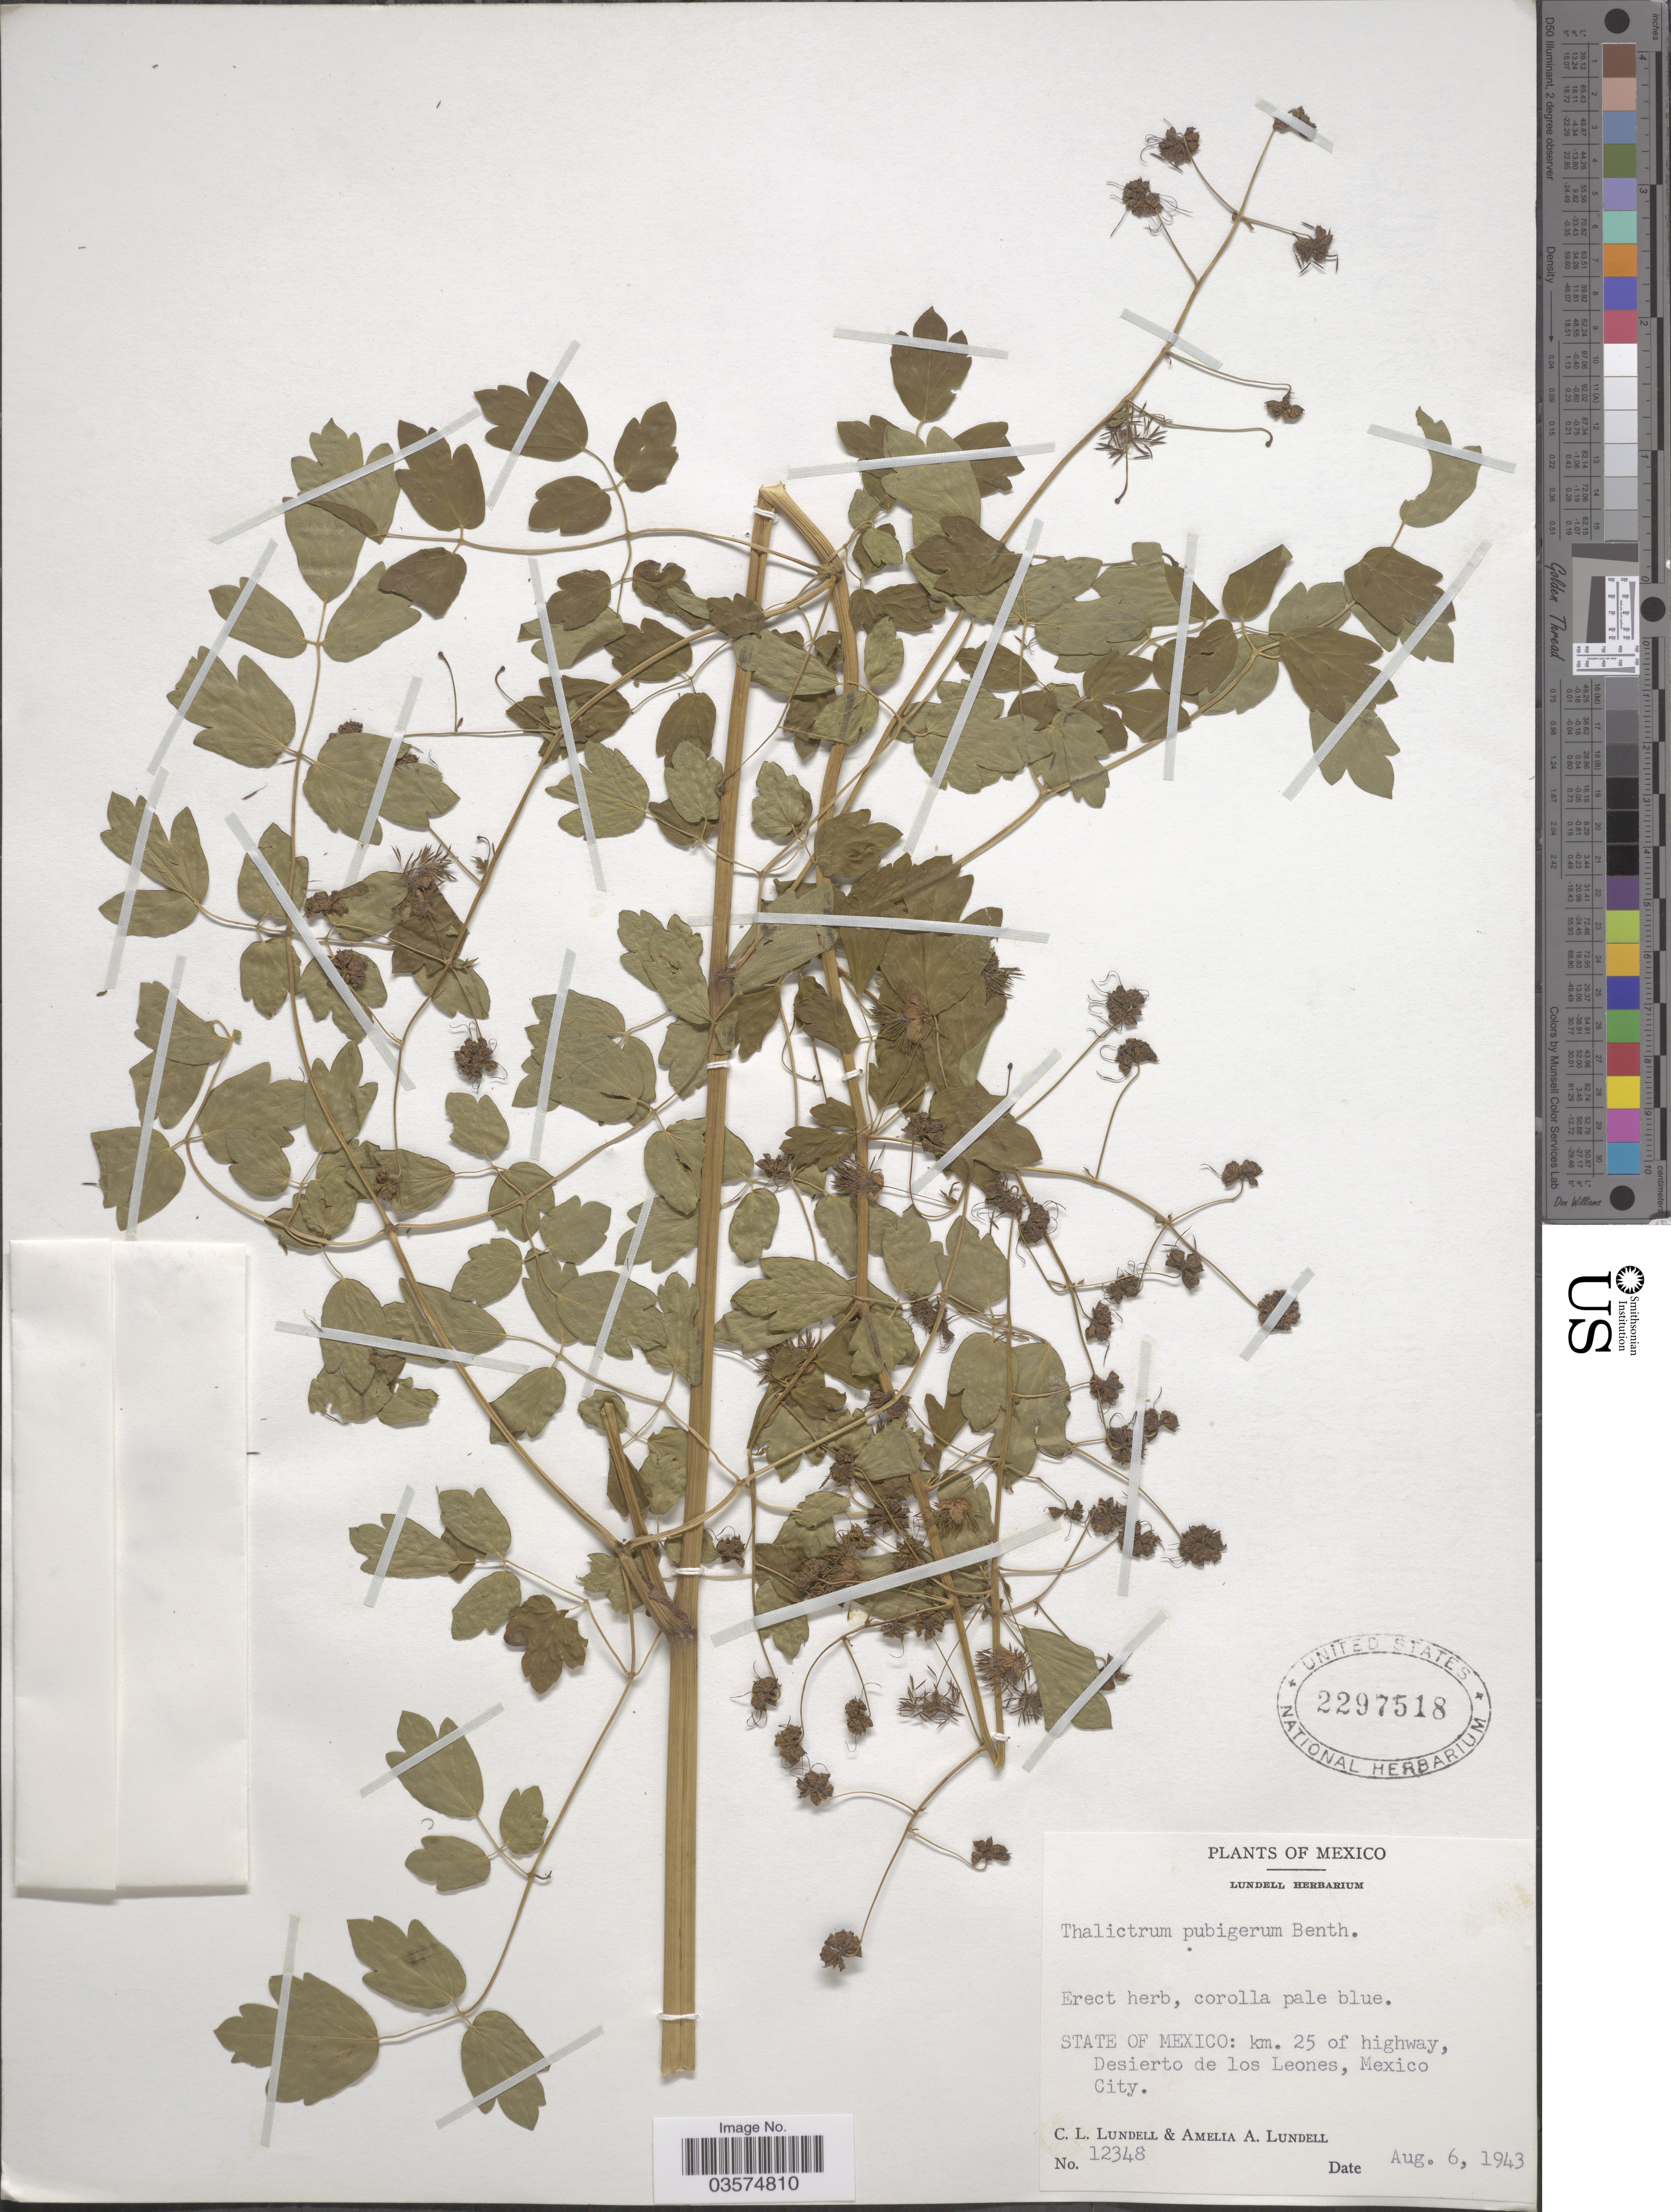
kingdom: Plantae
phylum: Tracheophyta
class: Magnoliopsida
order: Ranunculales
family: Ranunculaceae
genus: Thalictrum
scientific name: Thalictrum pubigerum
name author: Benth.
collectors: C. L. Lundell & A. A. Lundell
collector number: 12348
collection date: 1943-08-06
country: Mexico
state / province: México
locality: Km. 25 of highway, Desierto de los Leones, Mexico City.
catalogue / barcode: US 2297518